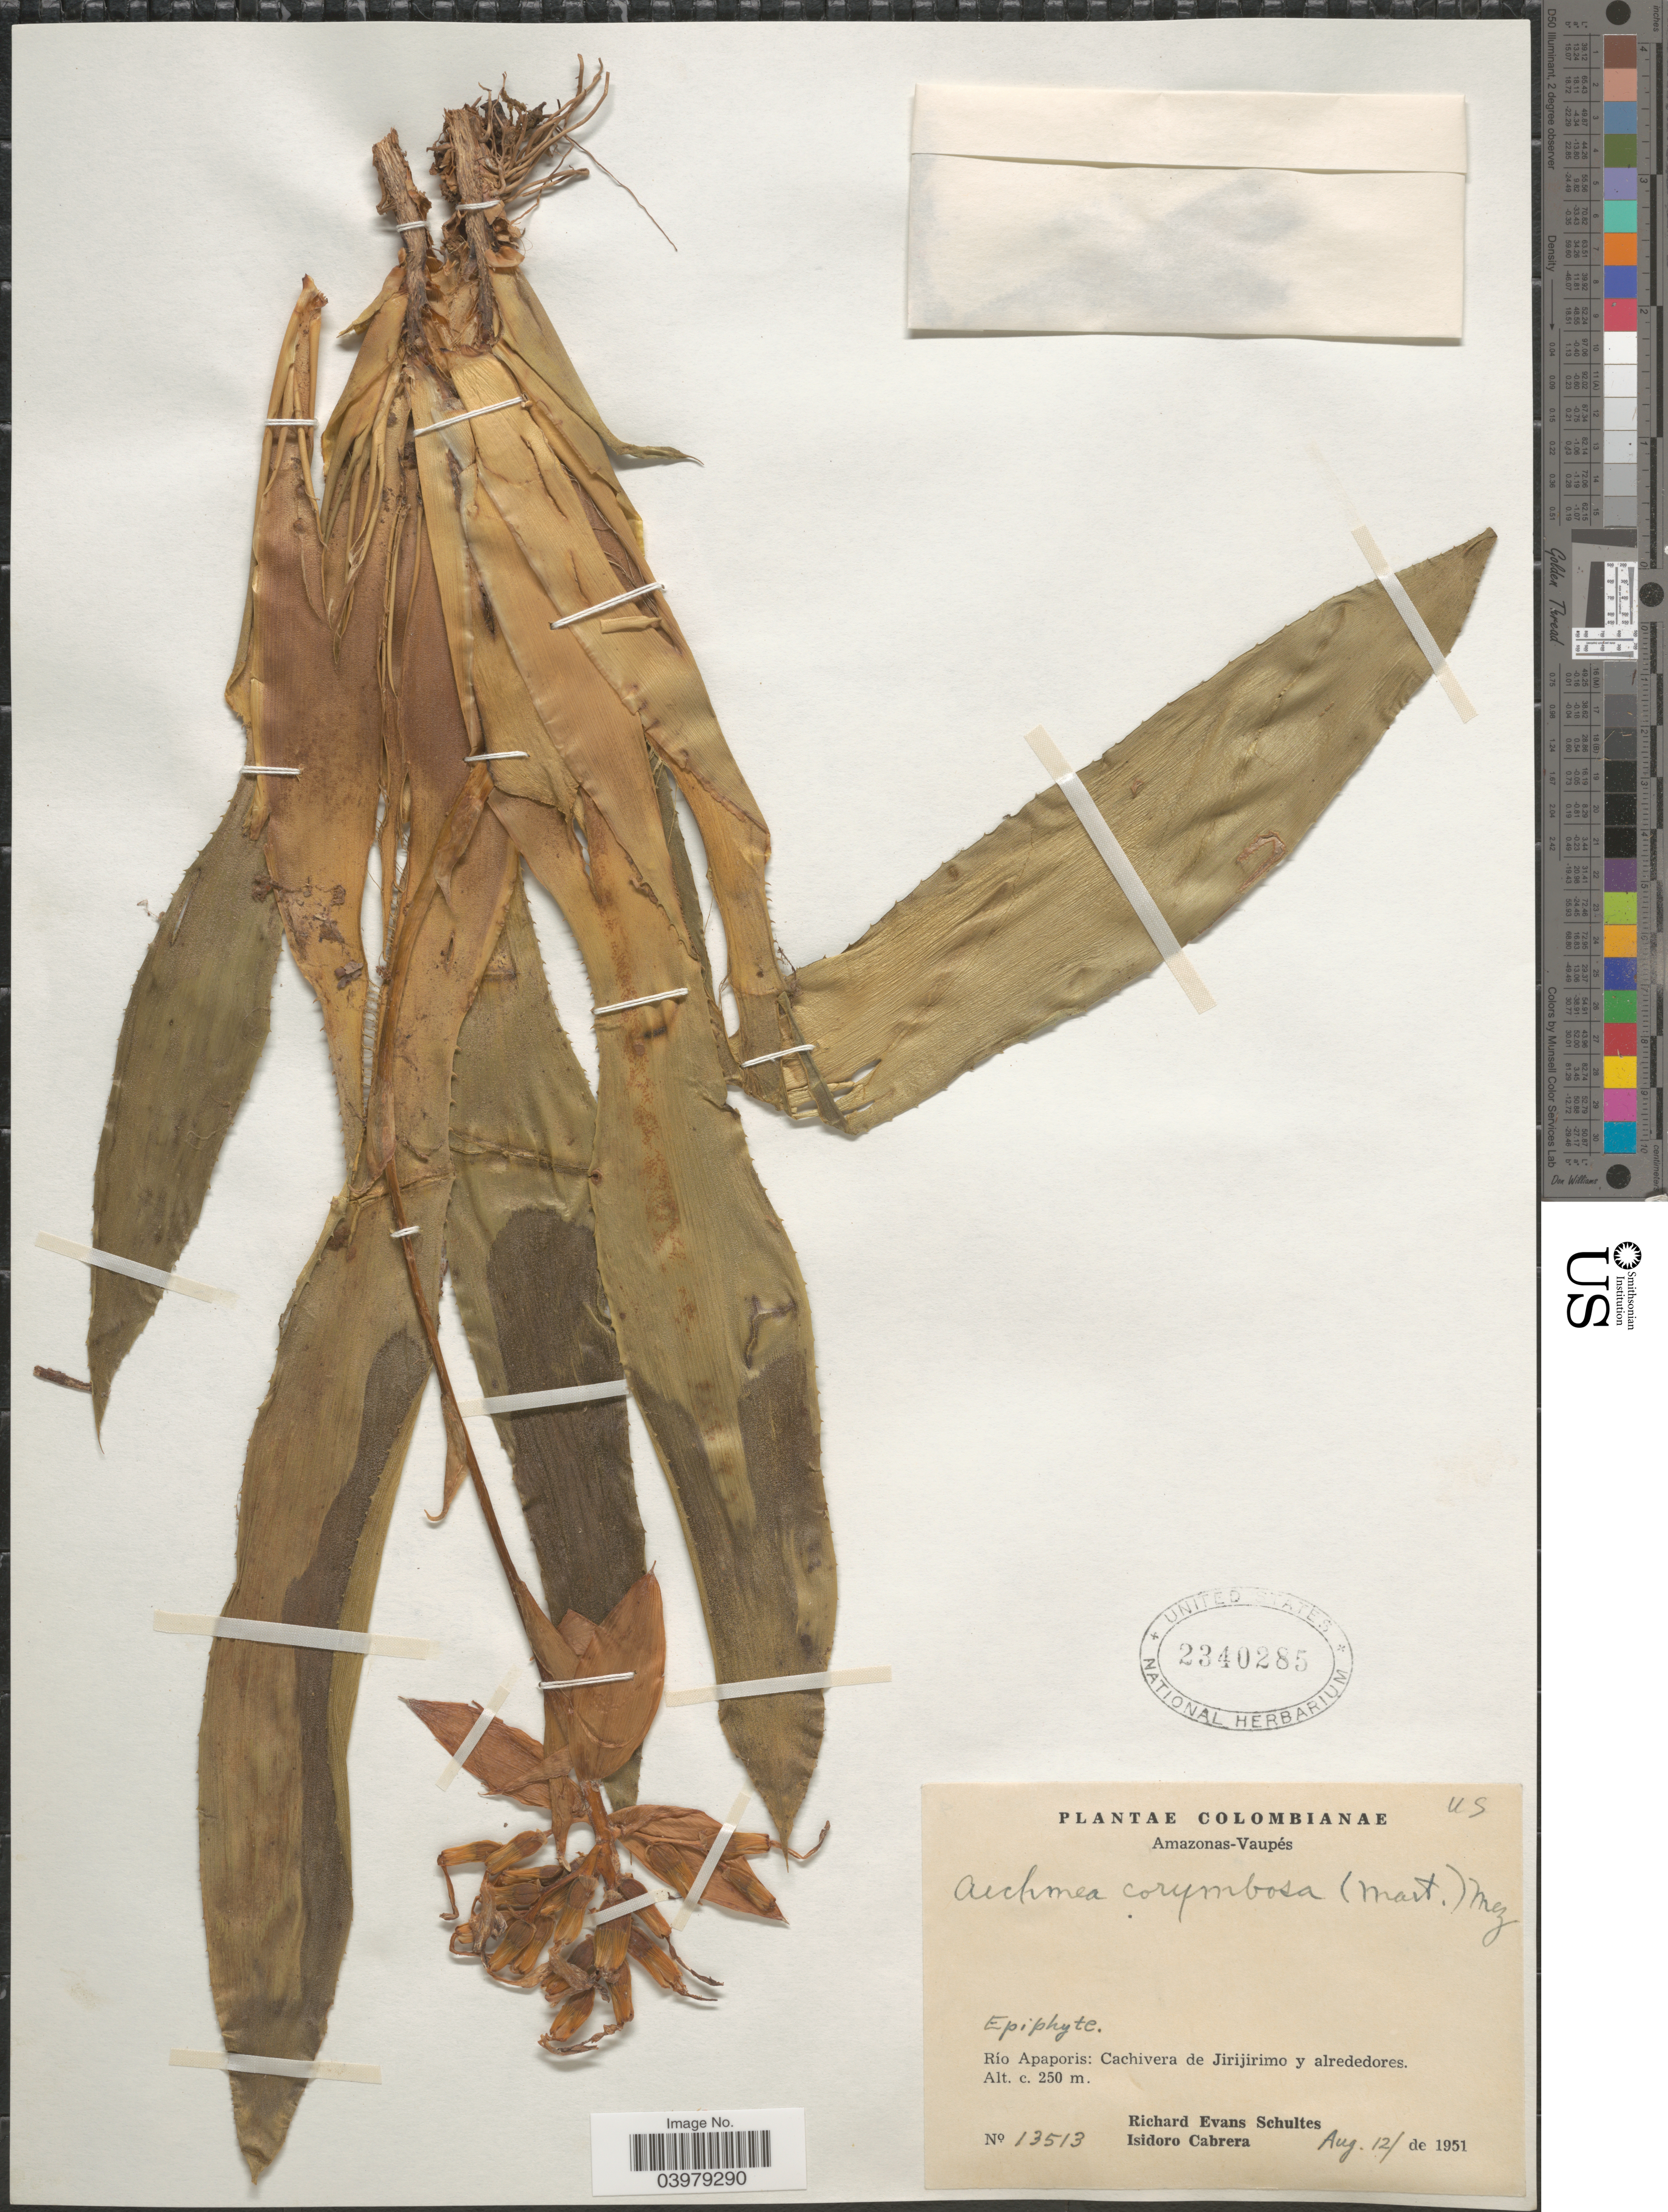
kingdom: Plantae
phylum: Tracheophyta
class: Liliopsida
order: Poales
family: Bromeliaceae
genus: Aechmea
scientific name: Aechmea corymbosa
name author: (Mart. ex Schult. f.) Mez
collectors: R. E. Schultes & I. Cabrera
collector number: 13513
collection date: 1951-08-12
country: Colombia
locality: Amazonas-Vaupés. Río Apaporis: Cachivera de Jirijirimo y alrededores.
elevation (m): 250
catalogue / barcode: US 2340285